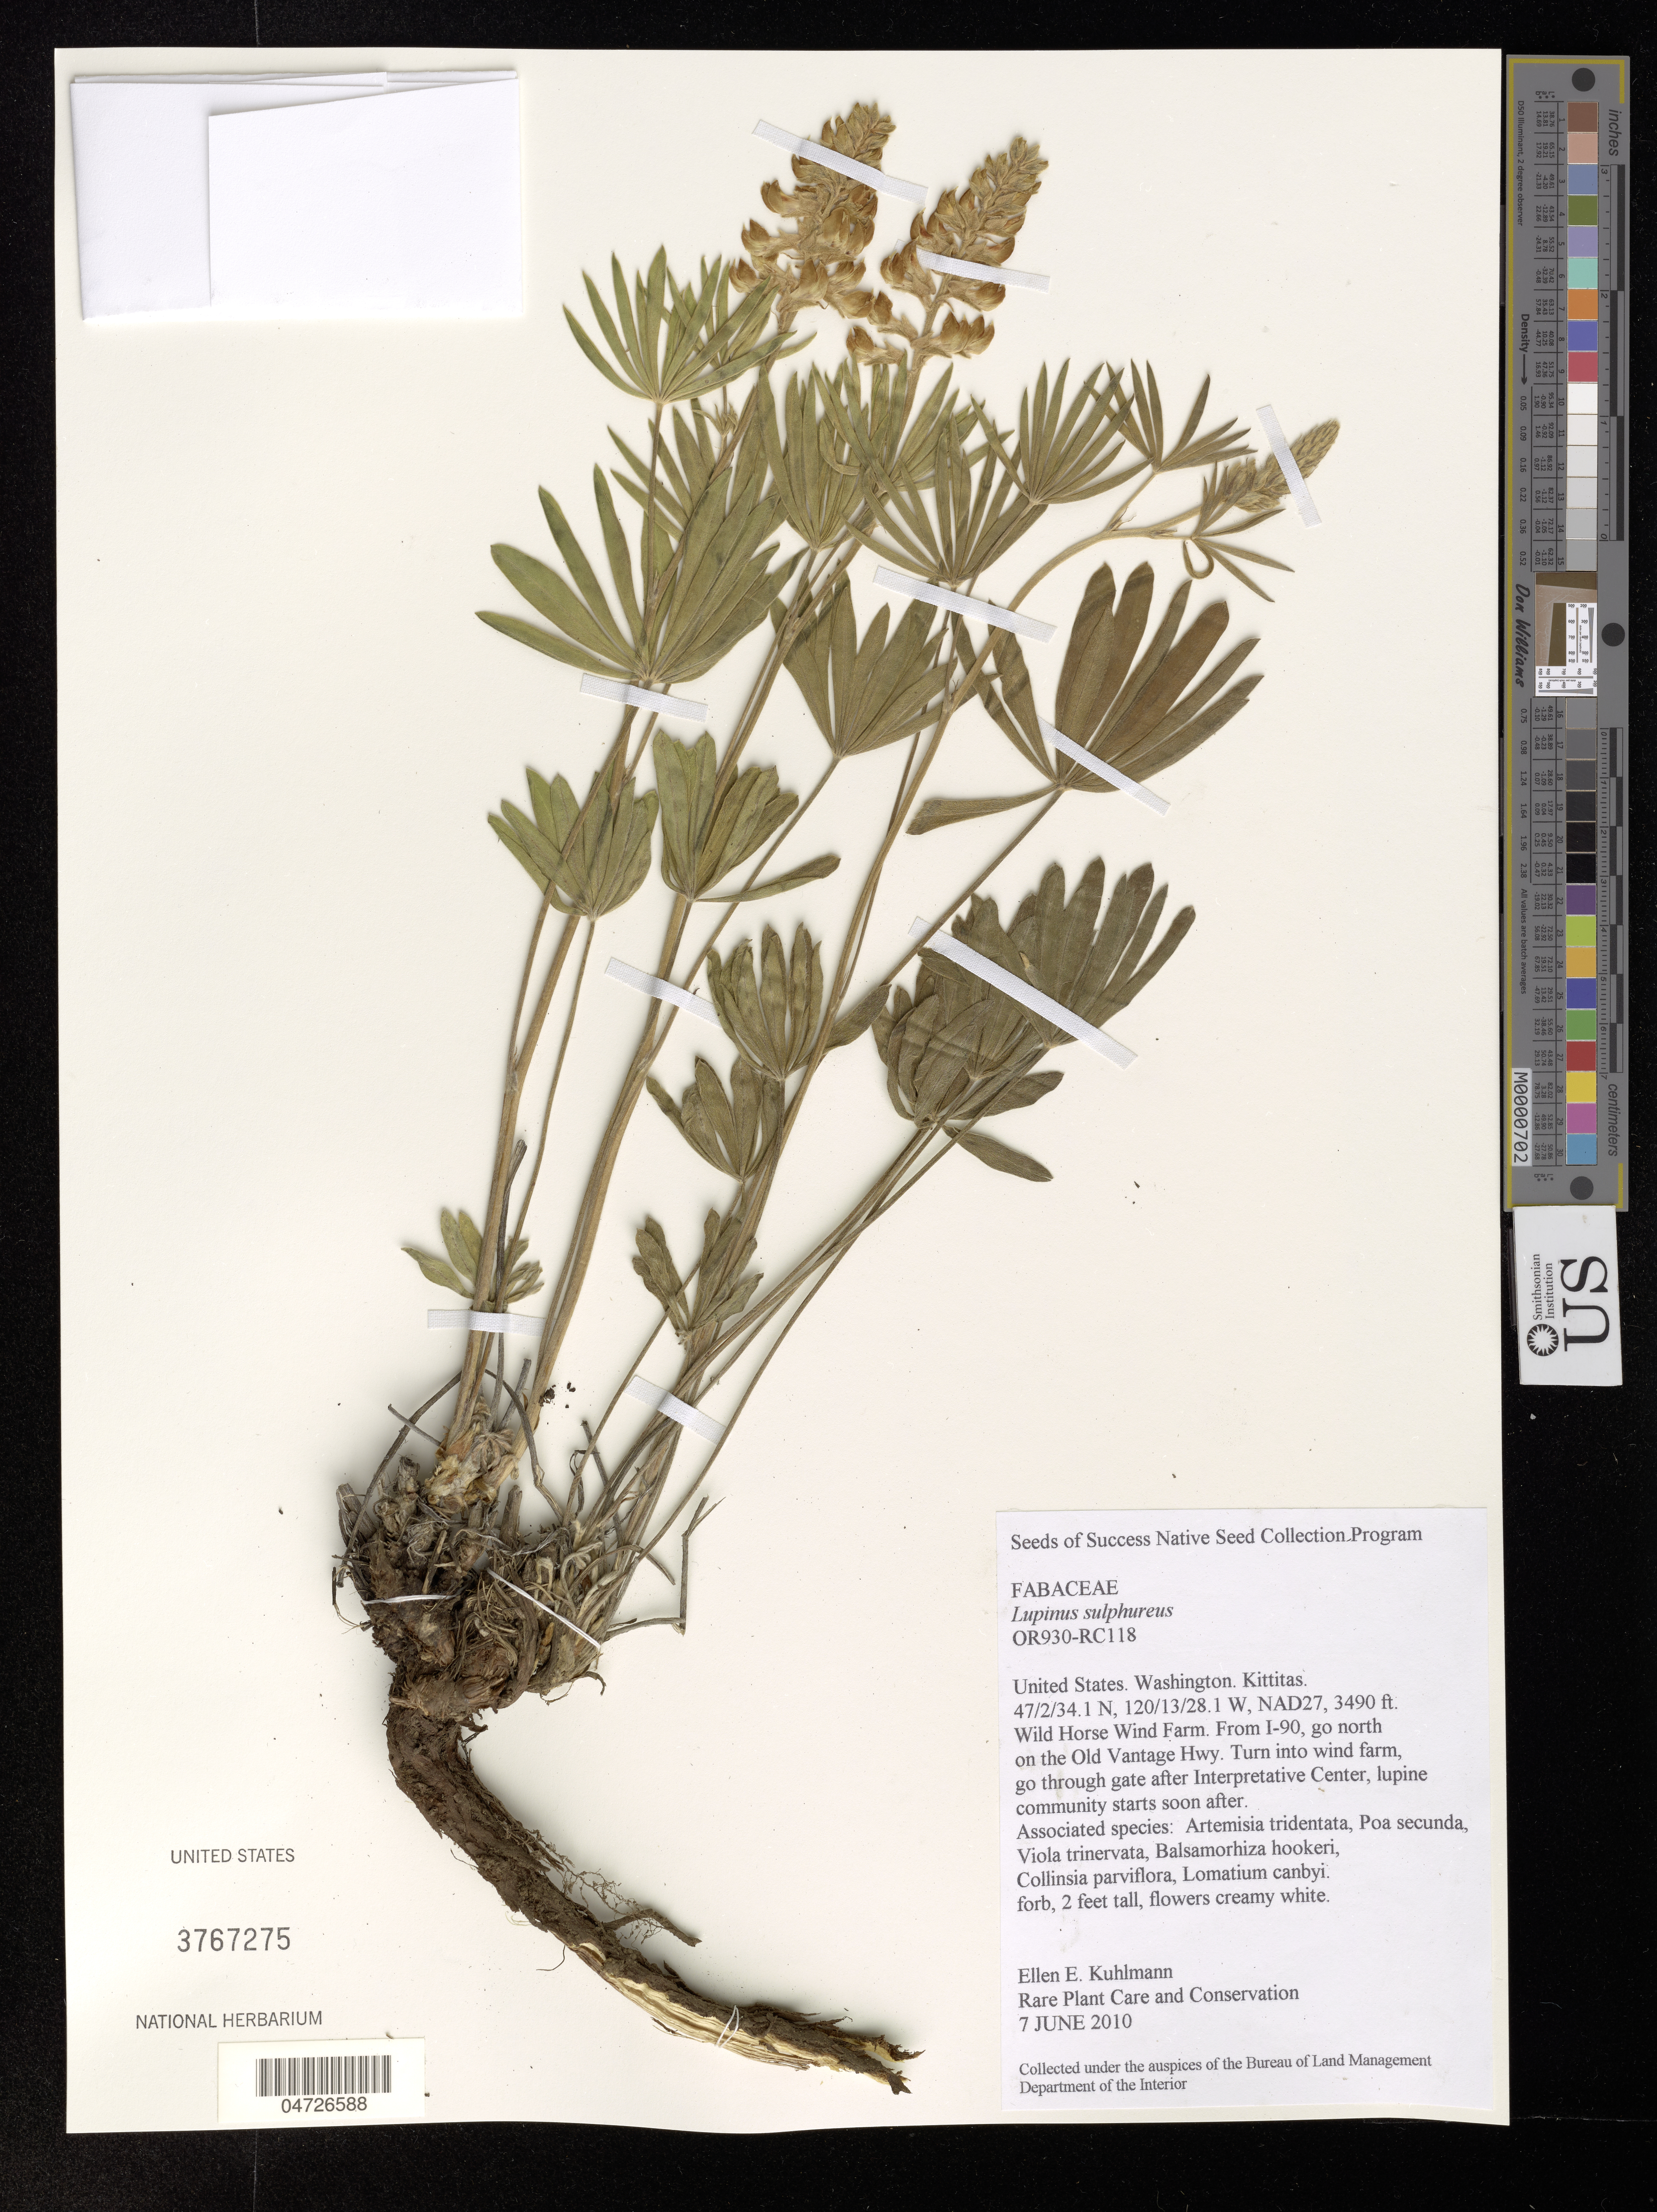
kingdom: Plantae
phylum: Tracheophyta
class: Magnoliopsida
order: Fabales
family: Fabaceae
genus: Lupinus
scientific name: Lupinus sulphureus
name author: Douglas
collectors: E. Kuhlmann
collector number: OR930-RC118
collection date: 2010-06-07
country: United States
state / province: Washington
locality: Kittitas. Wild Horse Wind Farm. From I-90, go north on the Old Vantage Hwy. Turn into wind farm, go through gate after Interpretative Center, lupine community starts soon after.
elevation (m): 1064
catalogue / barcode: US 3767275